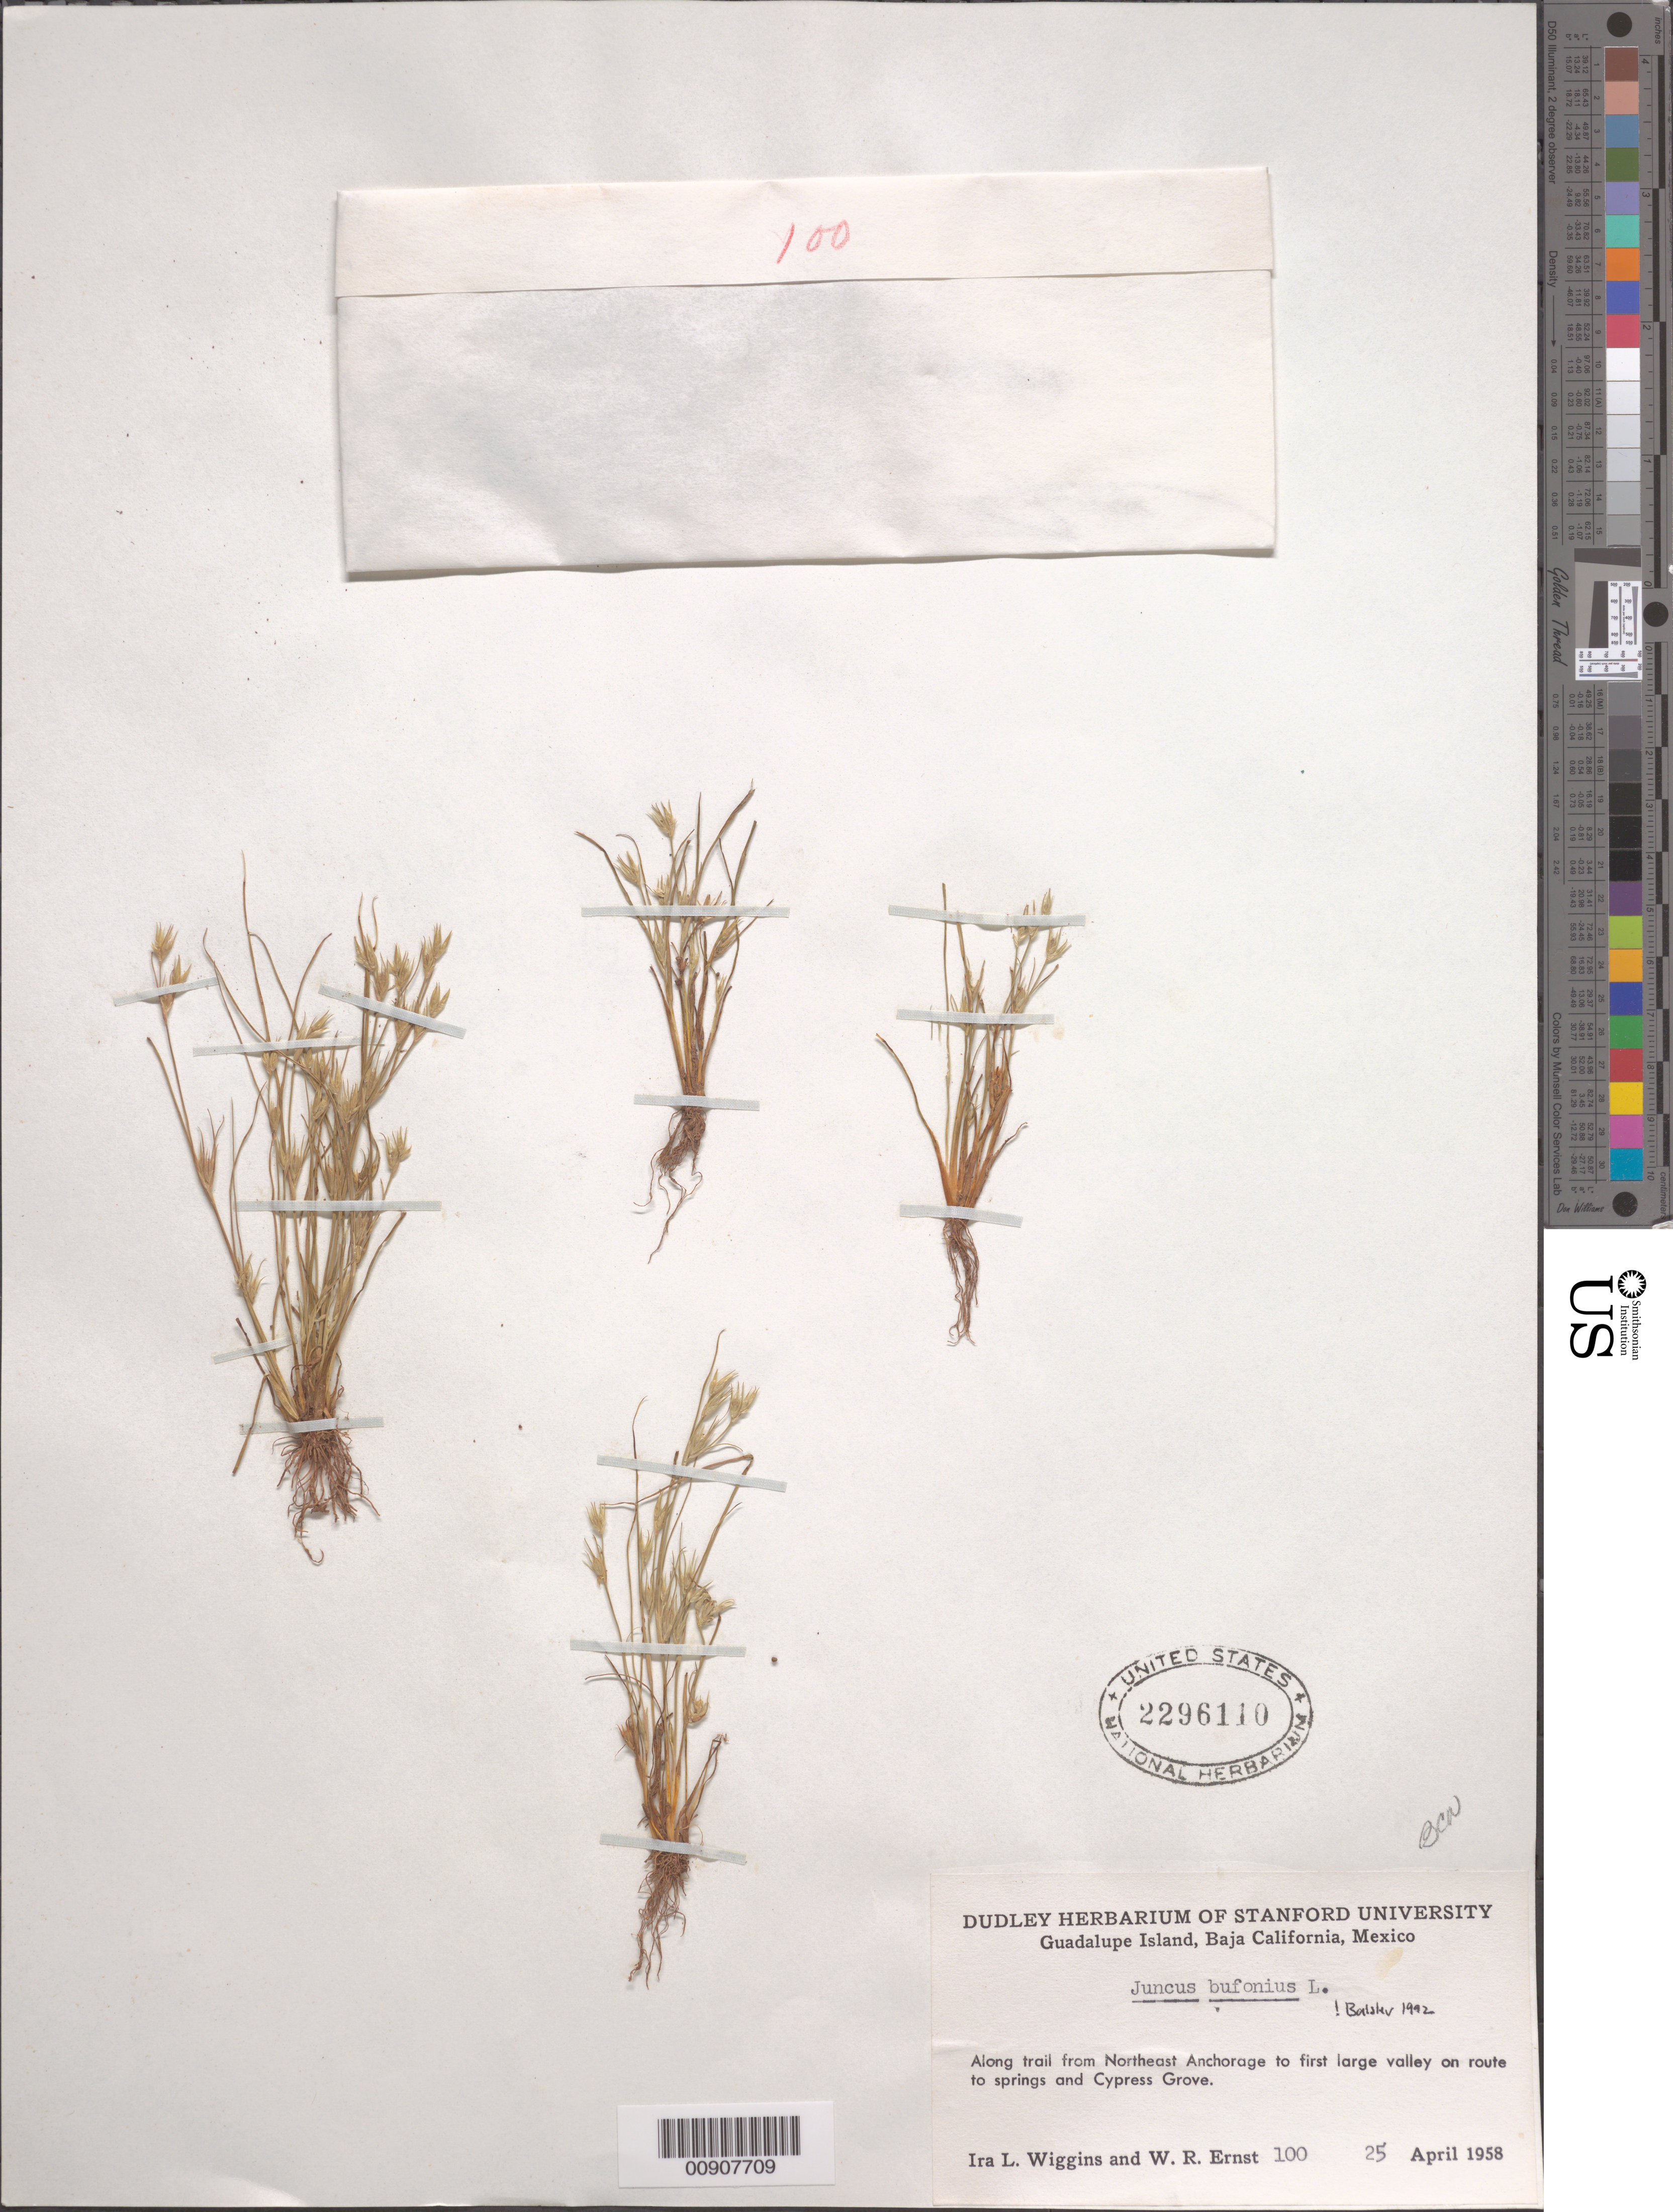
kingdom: Plantae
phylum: Tracheophyta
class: Liliopsida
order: Poales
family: Juncaceae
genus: Juncus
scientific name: Juncus bufonius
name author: L.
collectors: I. L. Wiggins & W. R. Ernst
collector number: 100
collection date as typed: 25 Apr 1958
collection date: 1958-04-25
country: Mexico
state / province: Baja California Norte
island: Guadalupe I.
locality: Guadalupe Island: Along trail Northeast Anchorage to first large valley on route to springs and Cypress Grove.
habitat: Along trail.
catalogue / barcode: US 2296110